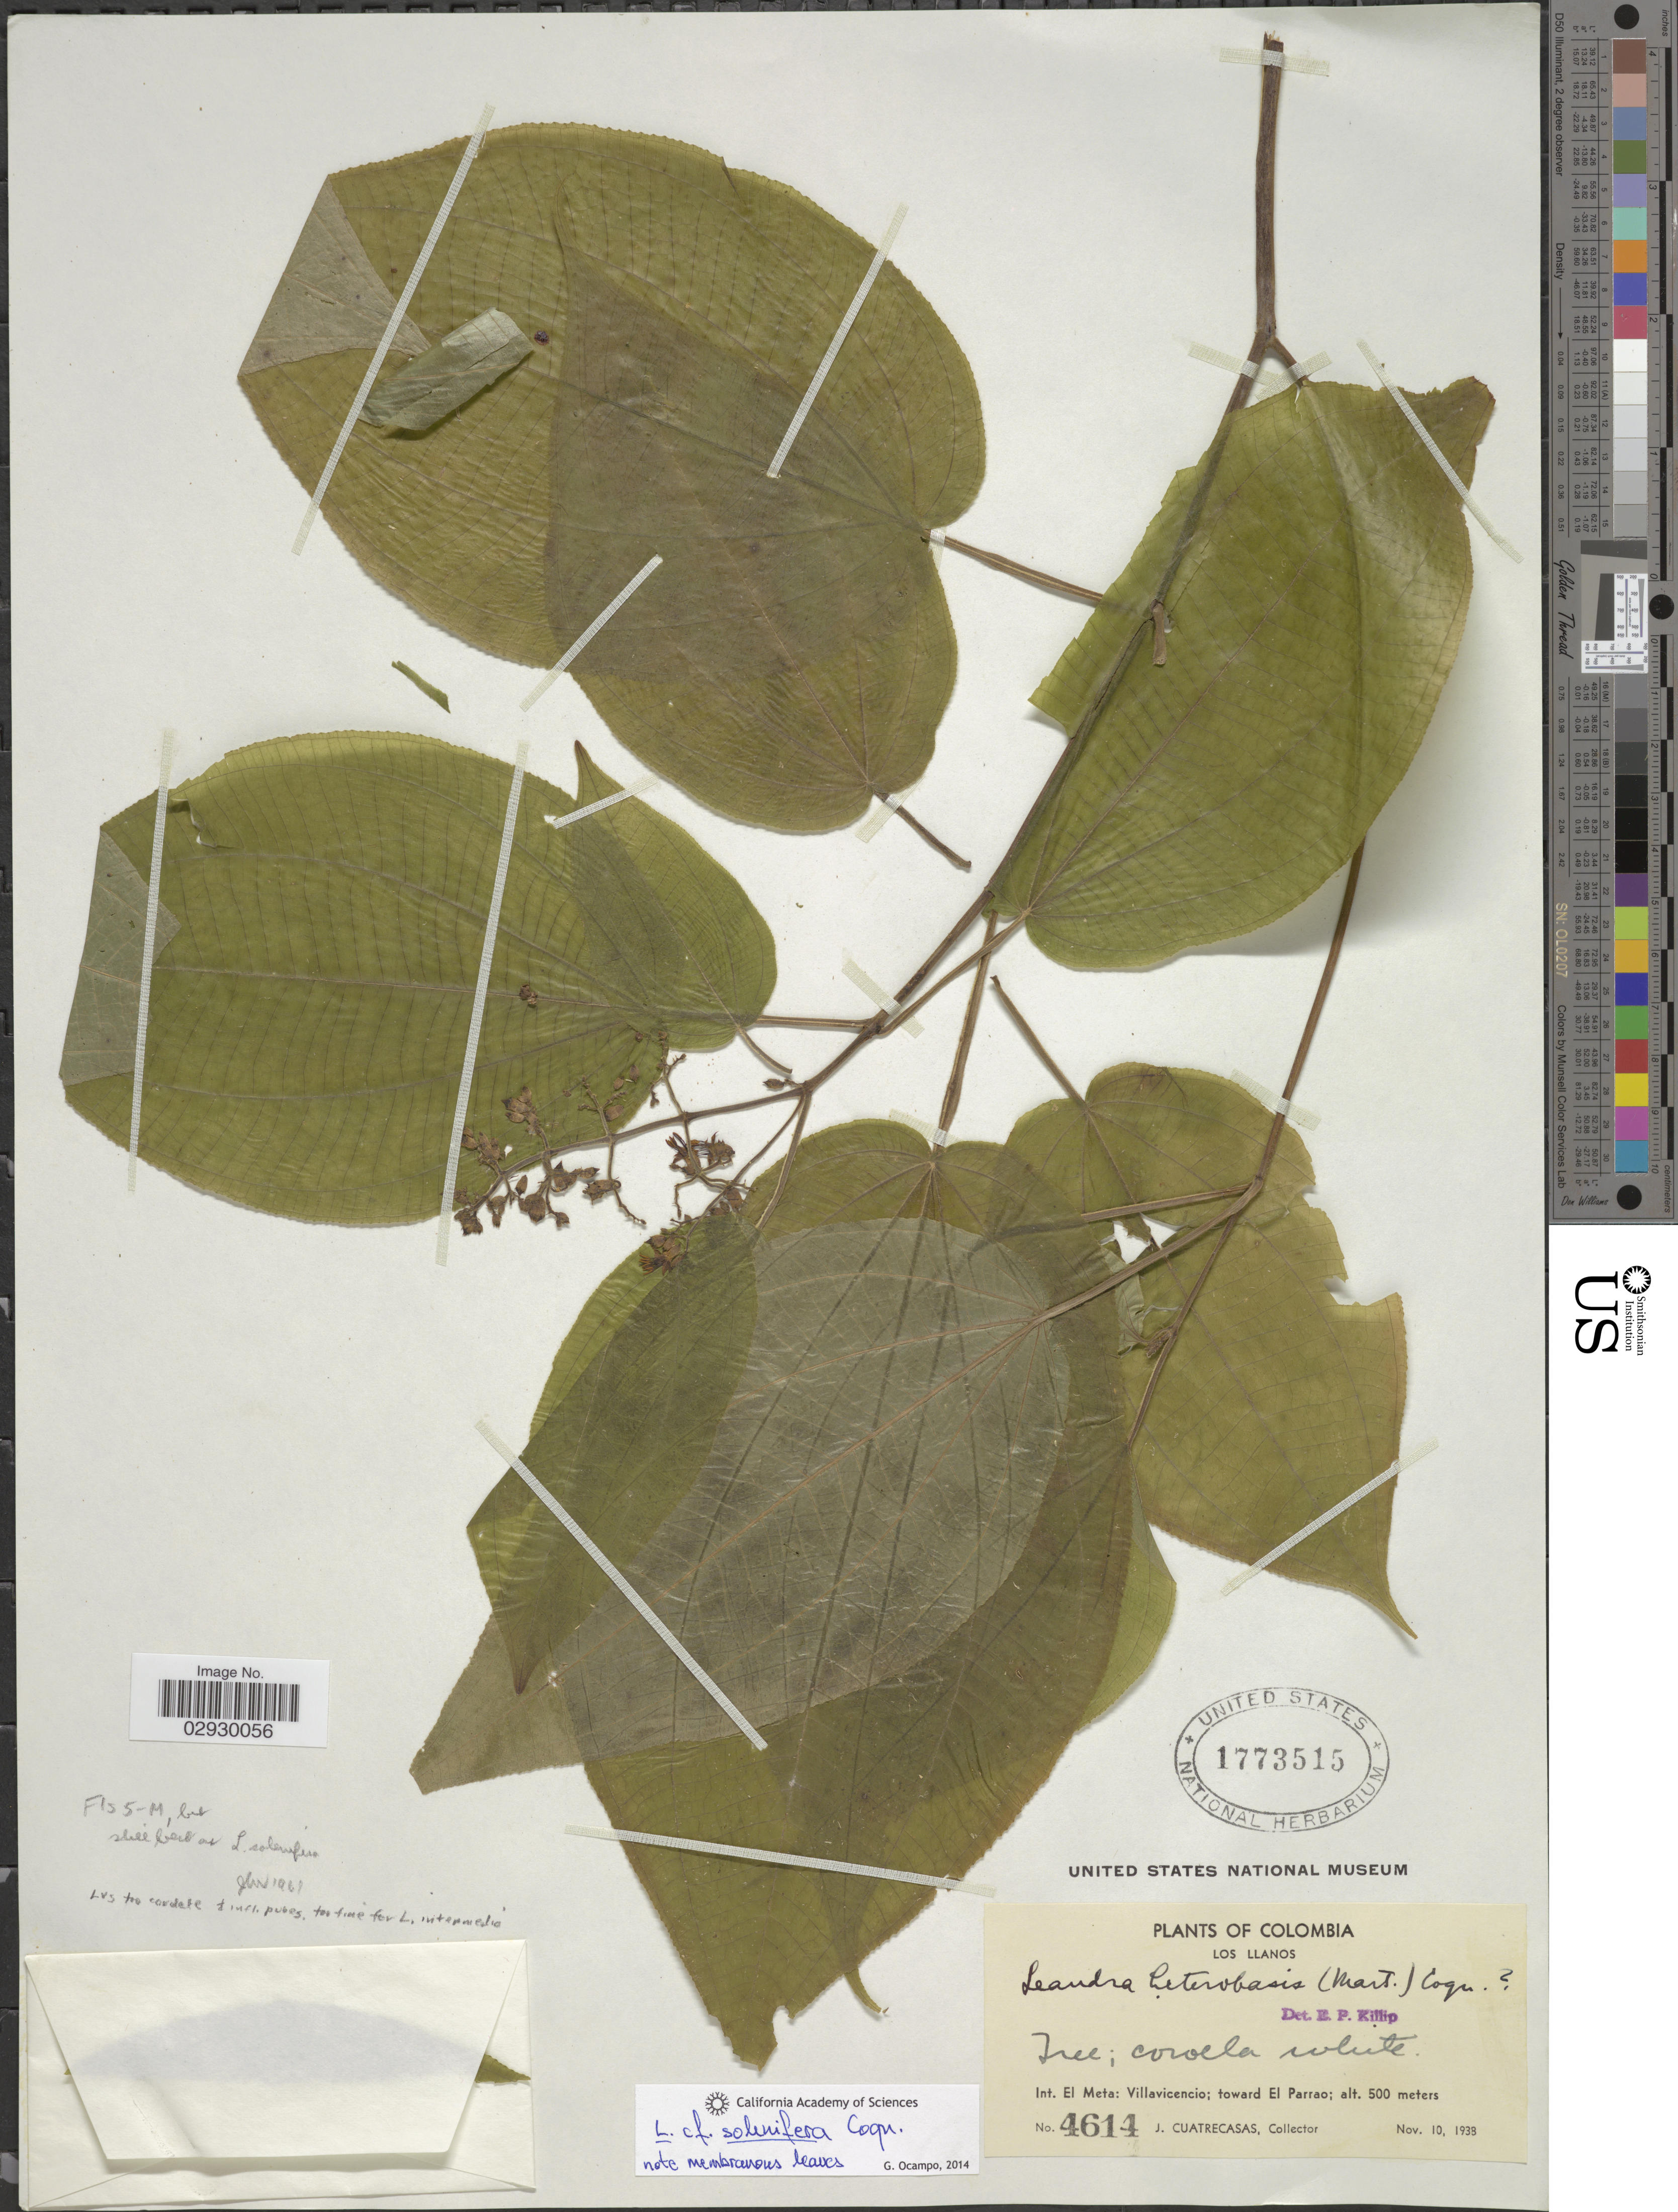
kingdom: Plantae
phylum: Tracheophyta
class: Magnoliopsida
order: Myrtales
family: Melastomataceae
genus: Leandra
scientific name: Leandra solenifera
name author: Cogn.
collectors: J. Cuatrecasas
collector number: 4614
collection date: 1938-11-10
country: Colombia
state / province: Meta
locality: Los Llanos. Int. El Meta: Villavicencio; towards El Parrao.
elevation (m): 500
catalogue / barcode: US 1773515